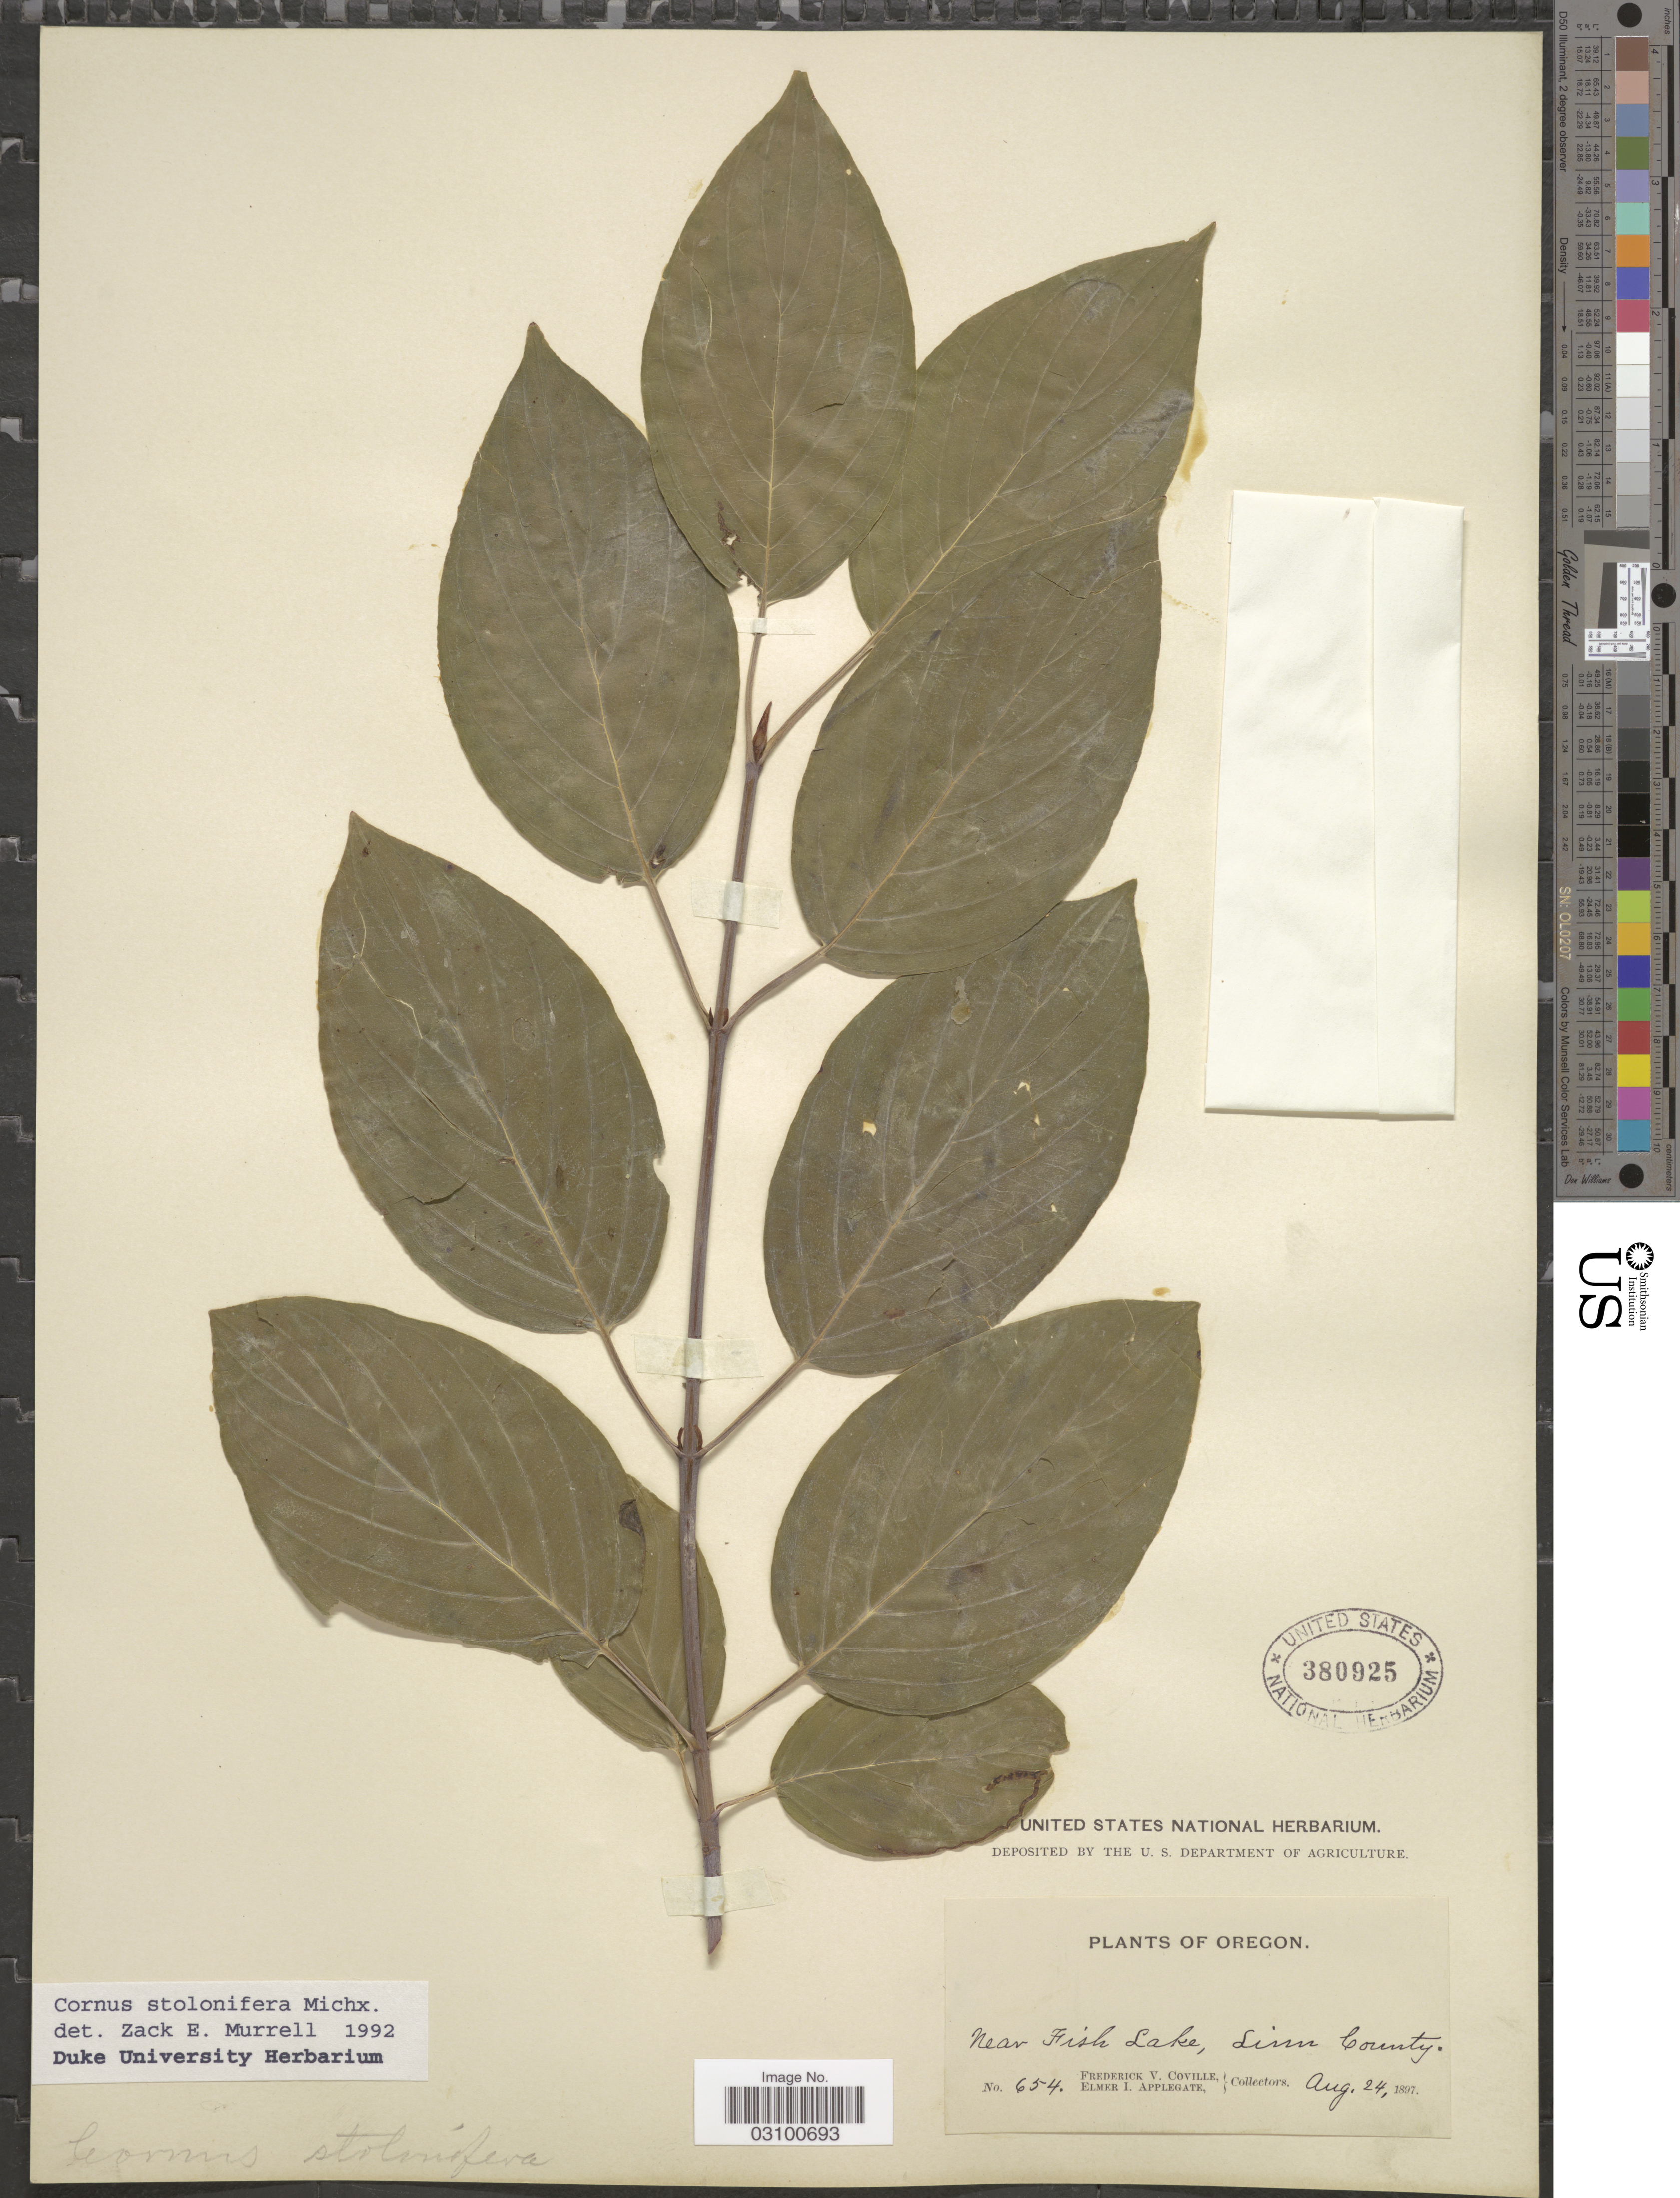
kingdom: Plantae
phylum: Tracheophyta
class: Magnoliopsida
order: Cornales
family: Cornaceae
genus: Cornus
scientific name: Cornus sericea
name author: L.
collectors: F. V. Coville & E. I. Applegate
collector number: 654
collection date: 1897-08-24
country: United States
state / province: Oregon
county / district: Linn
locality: Near Fish Lake, Linn County.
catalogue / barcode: US 380925